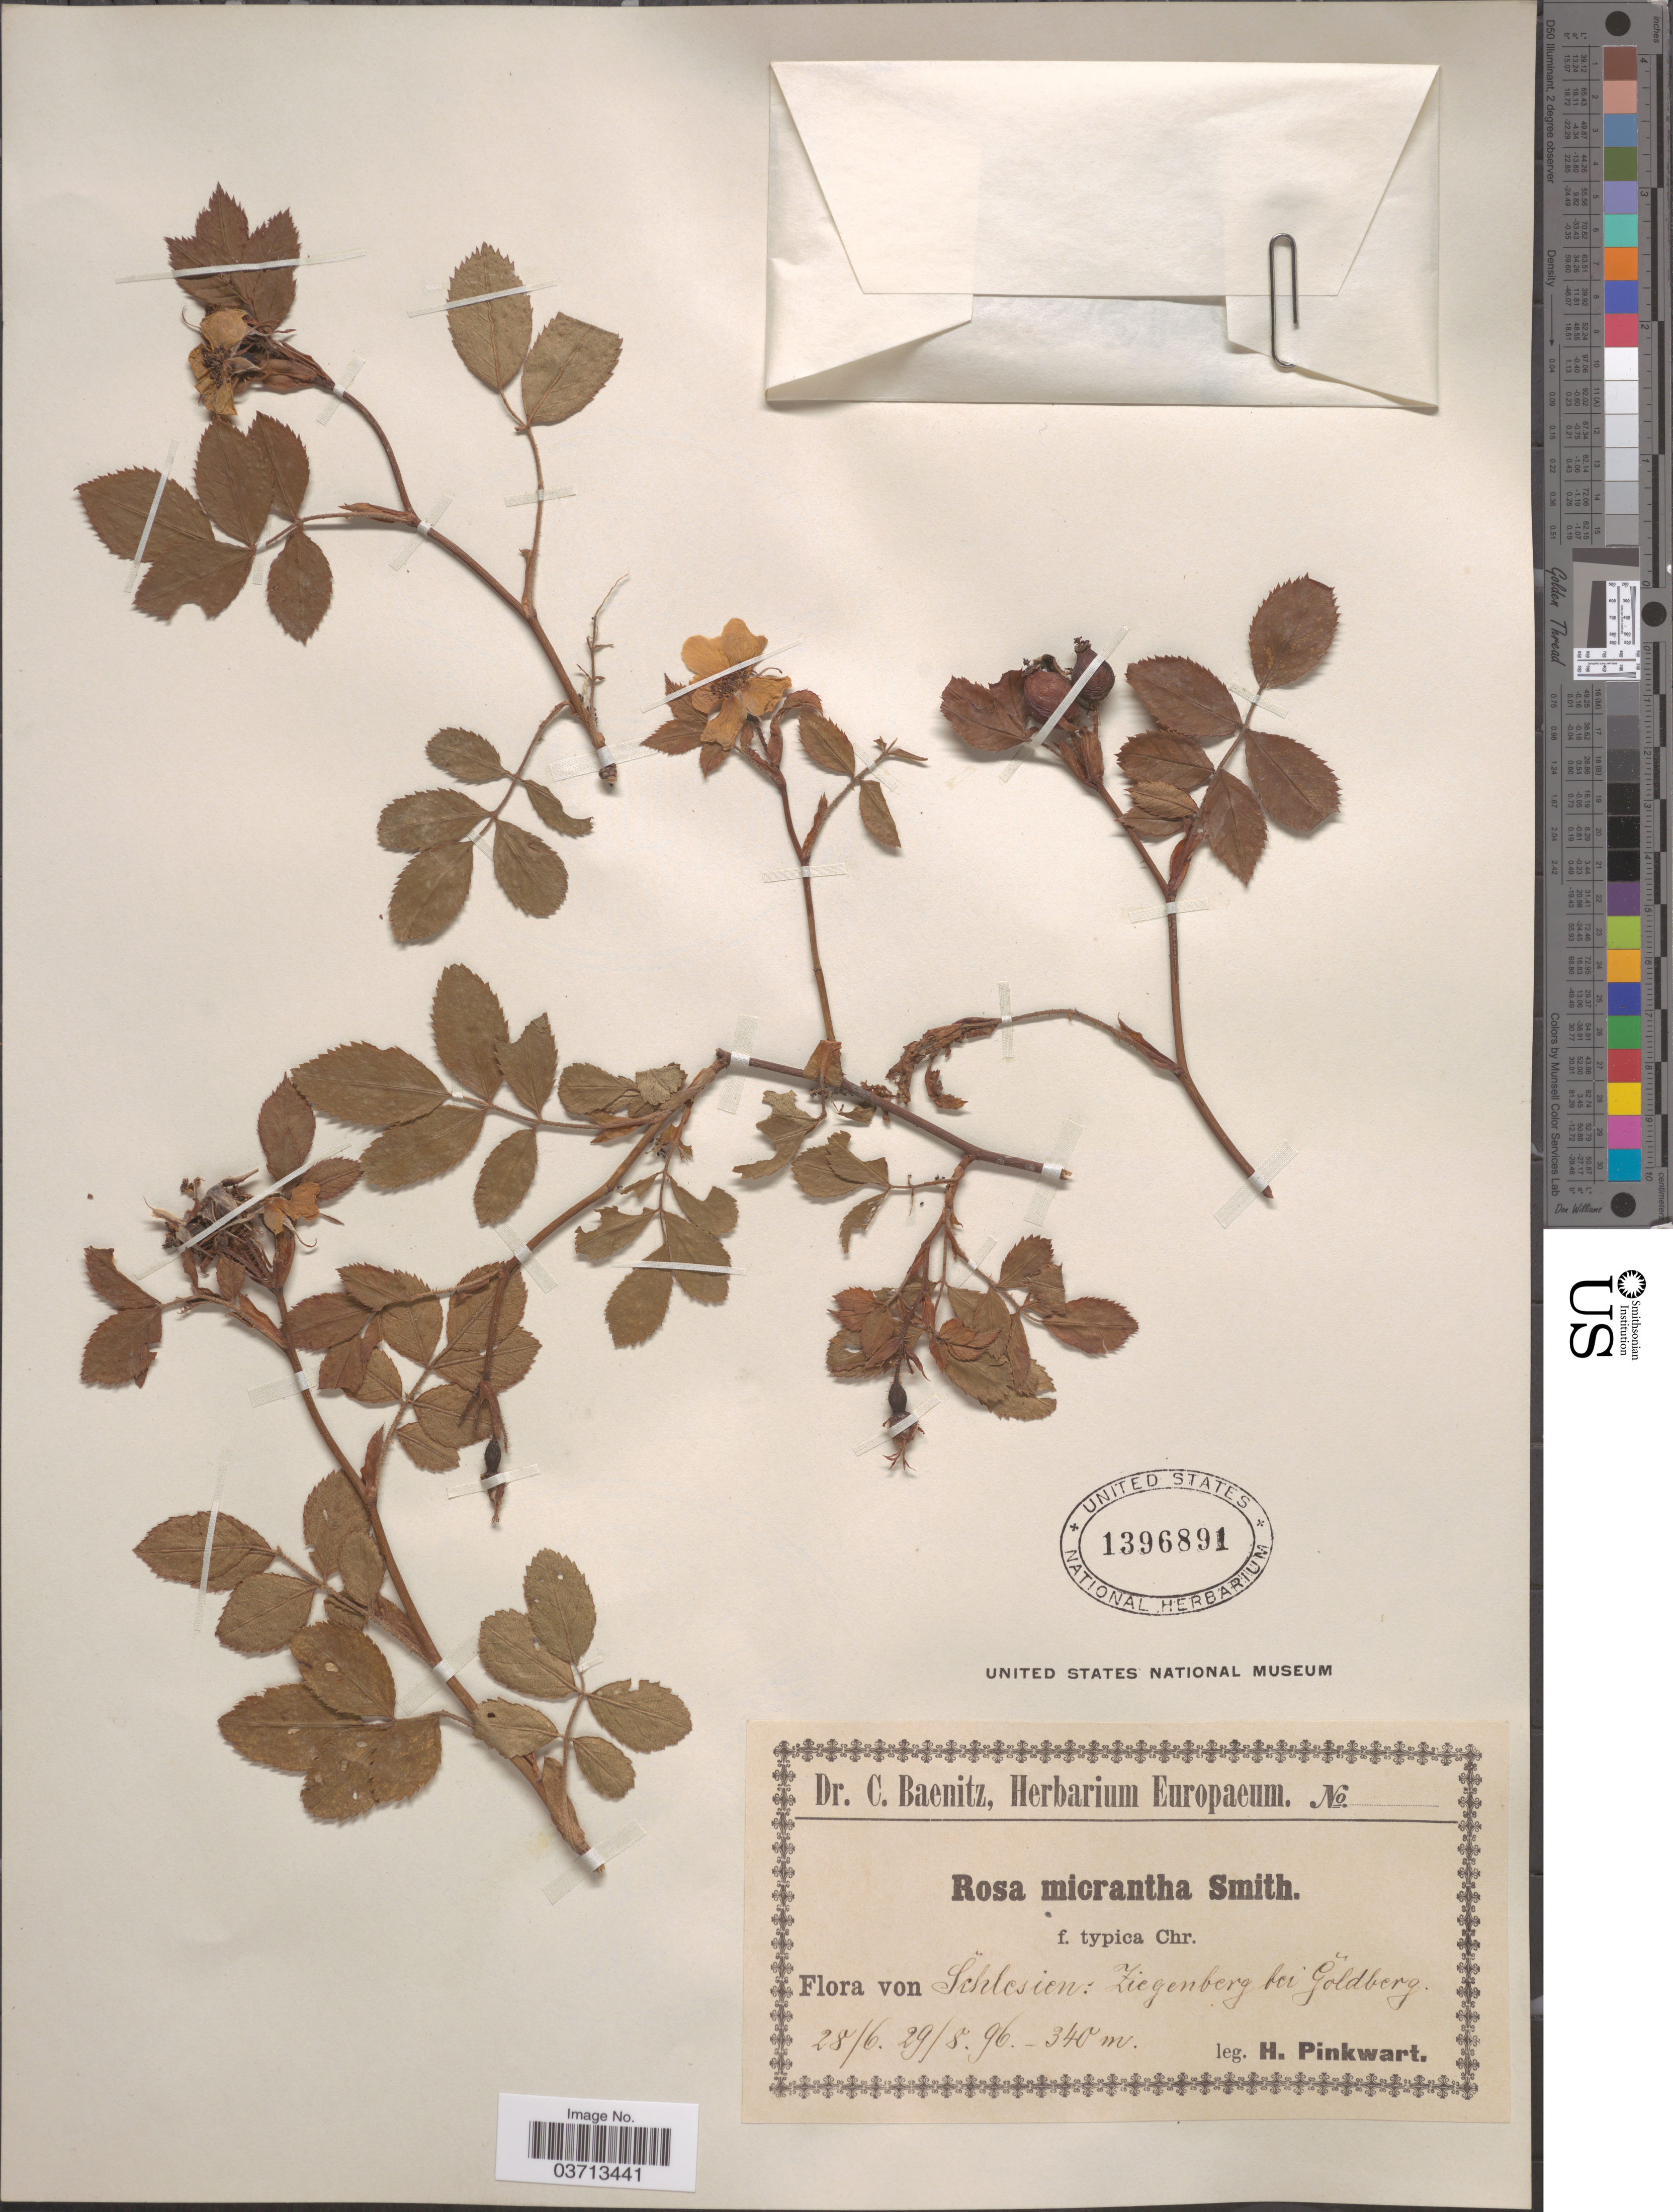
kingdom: Plantae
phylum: Tracheophyta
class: Magnoliopsida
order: Rosales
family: Rosaceae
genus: Rosa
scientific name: Rosa micrantha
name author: Borrer ex Small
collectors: H. Pinkwart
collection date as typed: Transcribed d/m/y: 28/6/96 to 29/8/96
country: Poland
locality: Schlesien: Ziegenberg bei Gõldberg.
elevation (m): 340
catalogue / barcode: US 1396891